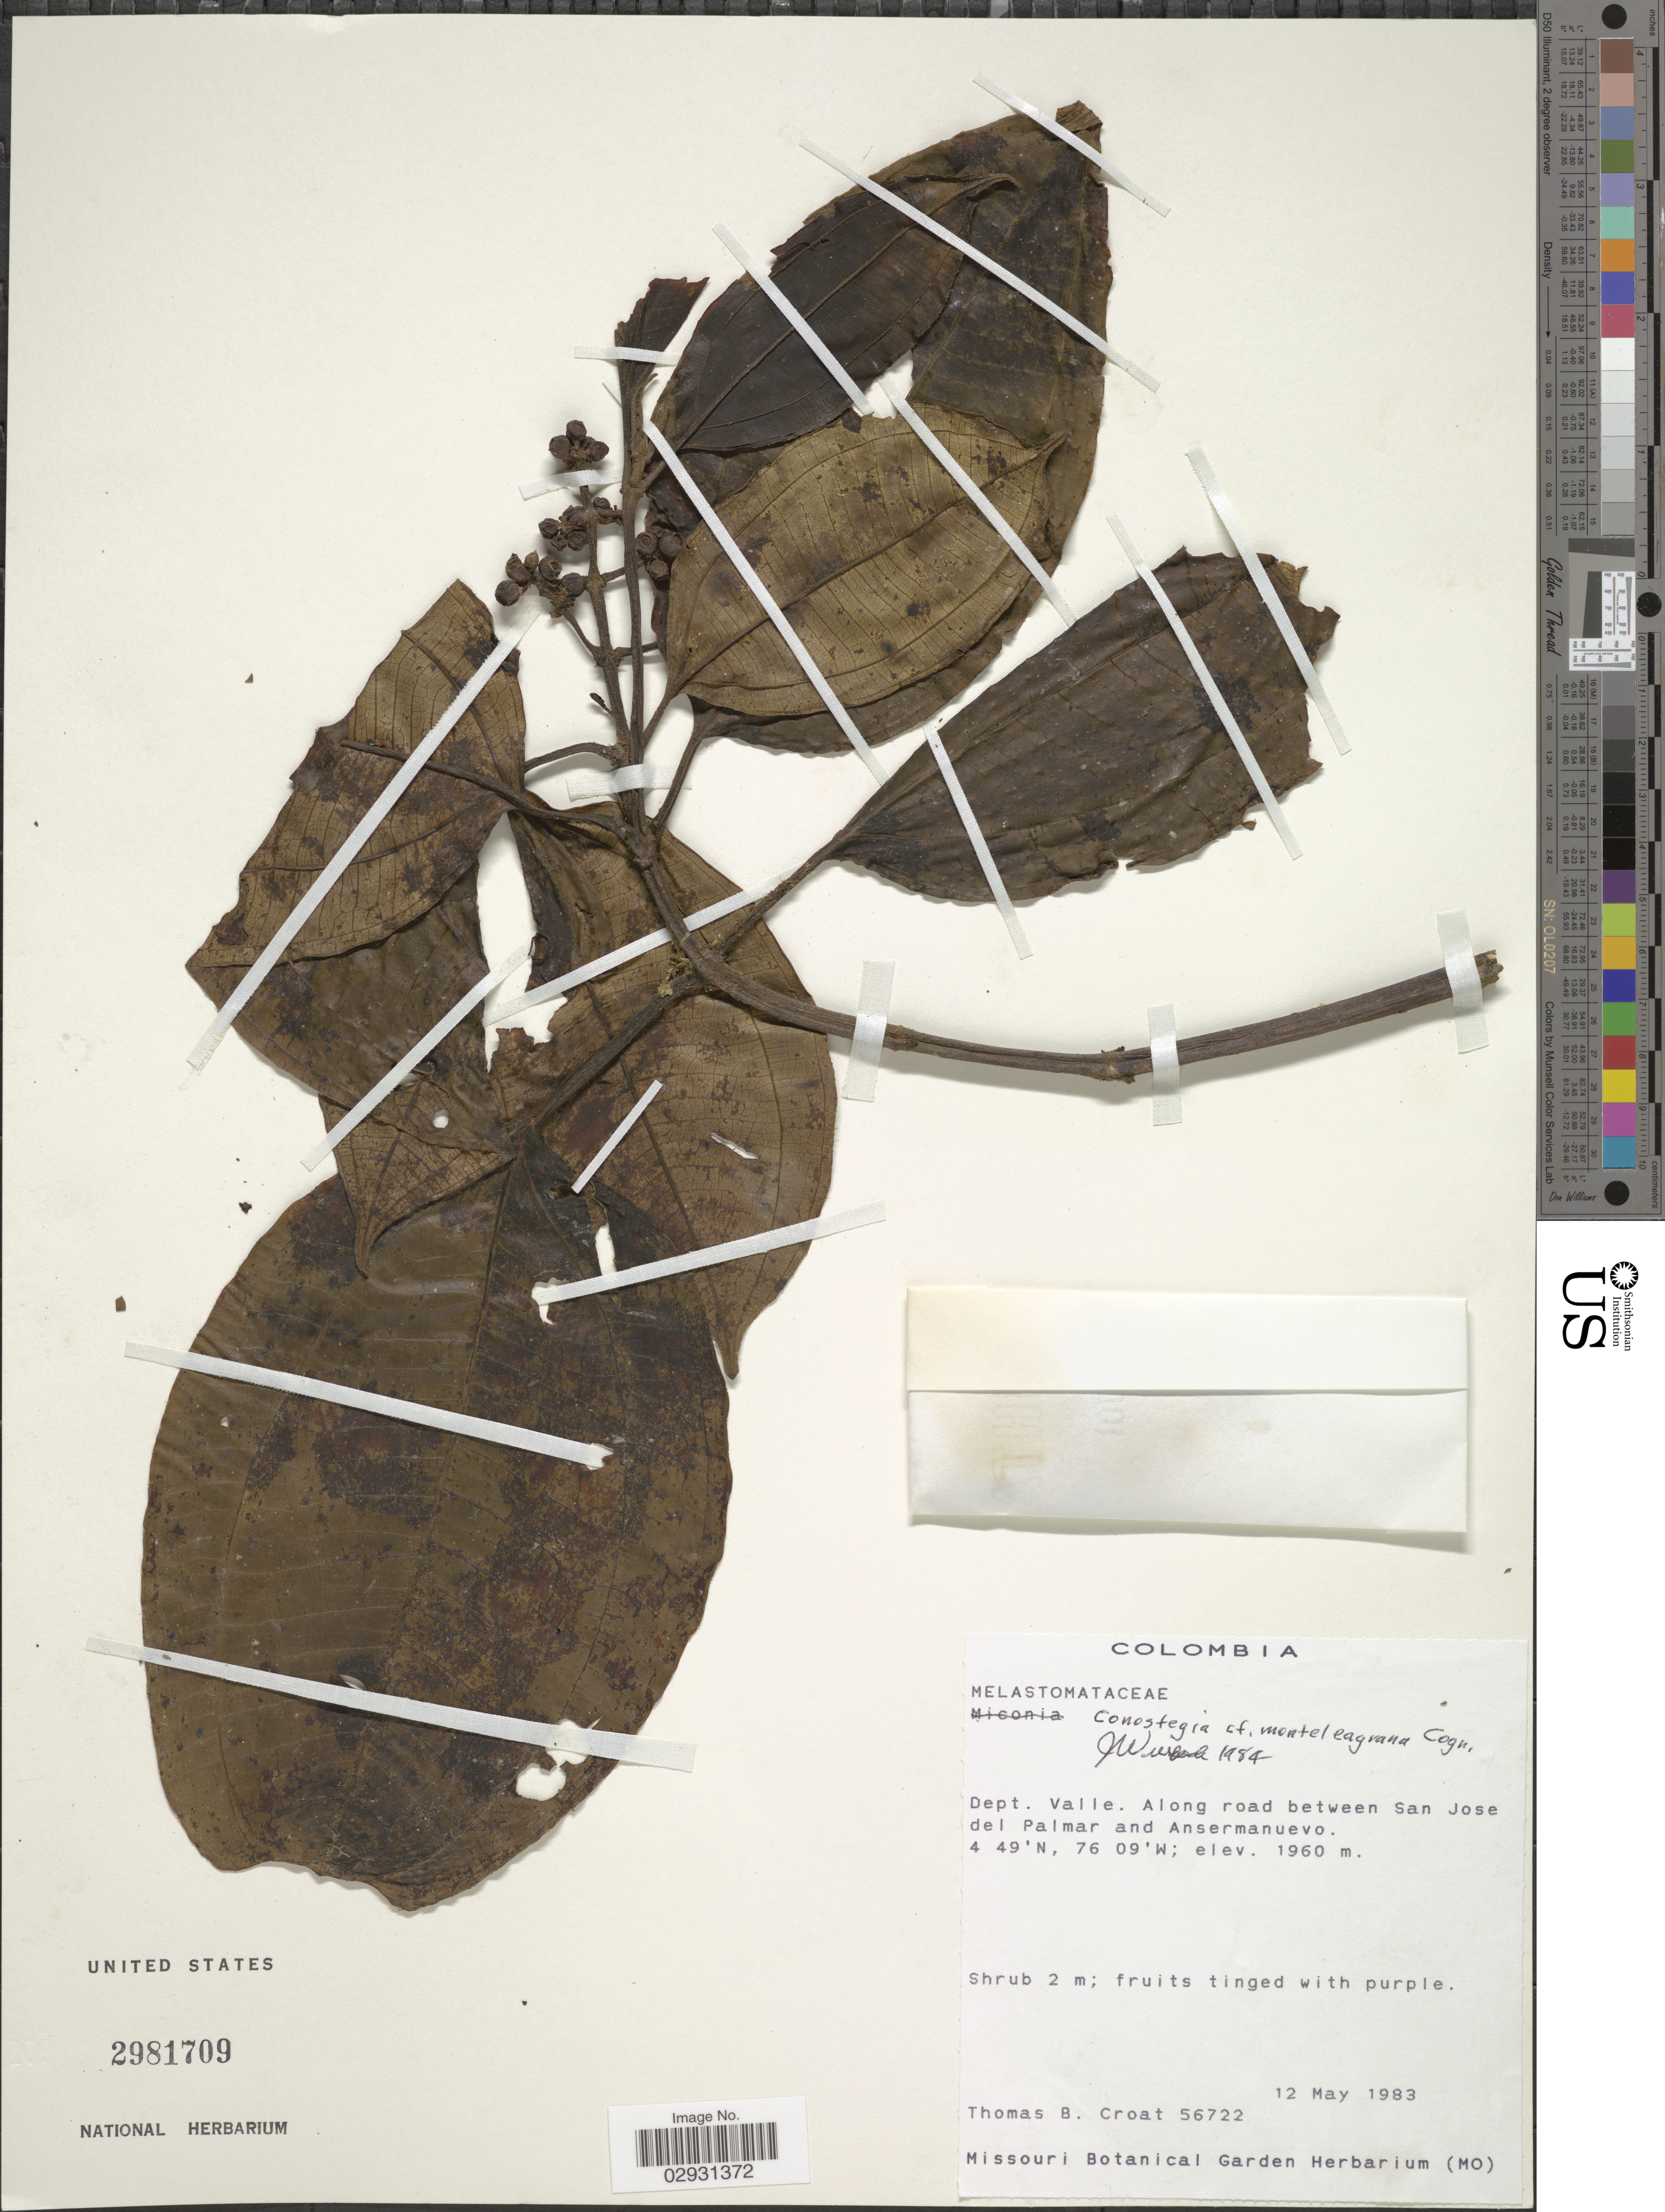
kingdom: Plantae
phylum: Tracheophyta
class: Magnoliopsida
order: Myrtales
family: Melastomataceae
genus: Conostegia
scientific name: Conostegia monteleagrana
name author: Cogn.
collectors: T. B. Croat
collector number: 56722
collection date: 1983-05-12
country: Colombia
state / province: Valle del Cauca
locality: Dept. Valle. Along road between San Jose del Palmar and Ansermanuevo.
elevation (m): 1960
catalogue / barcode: US 2981709